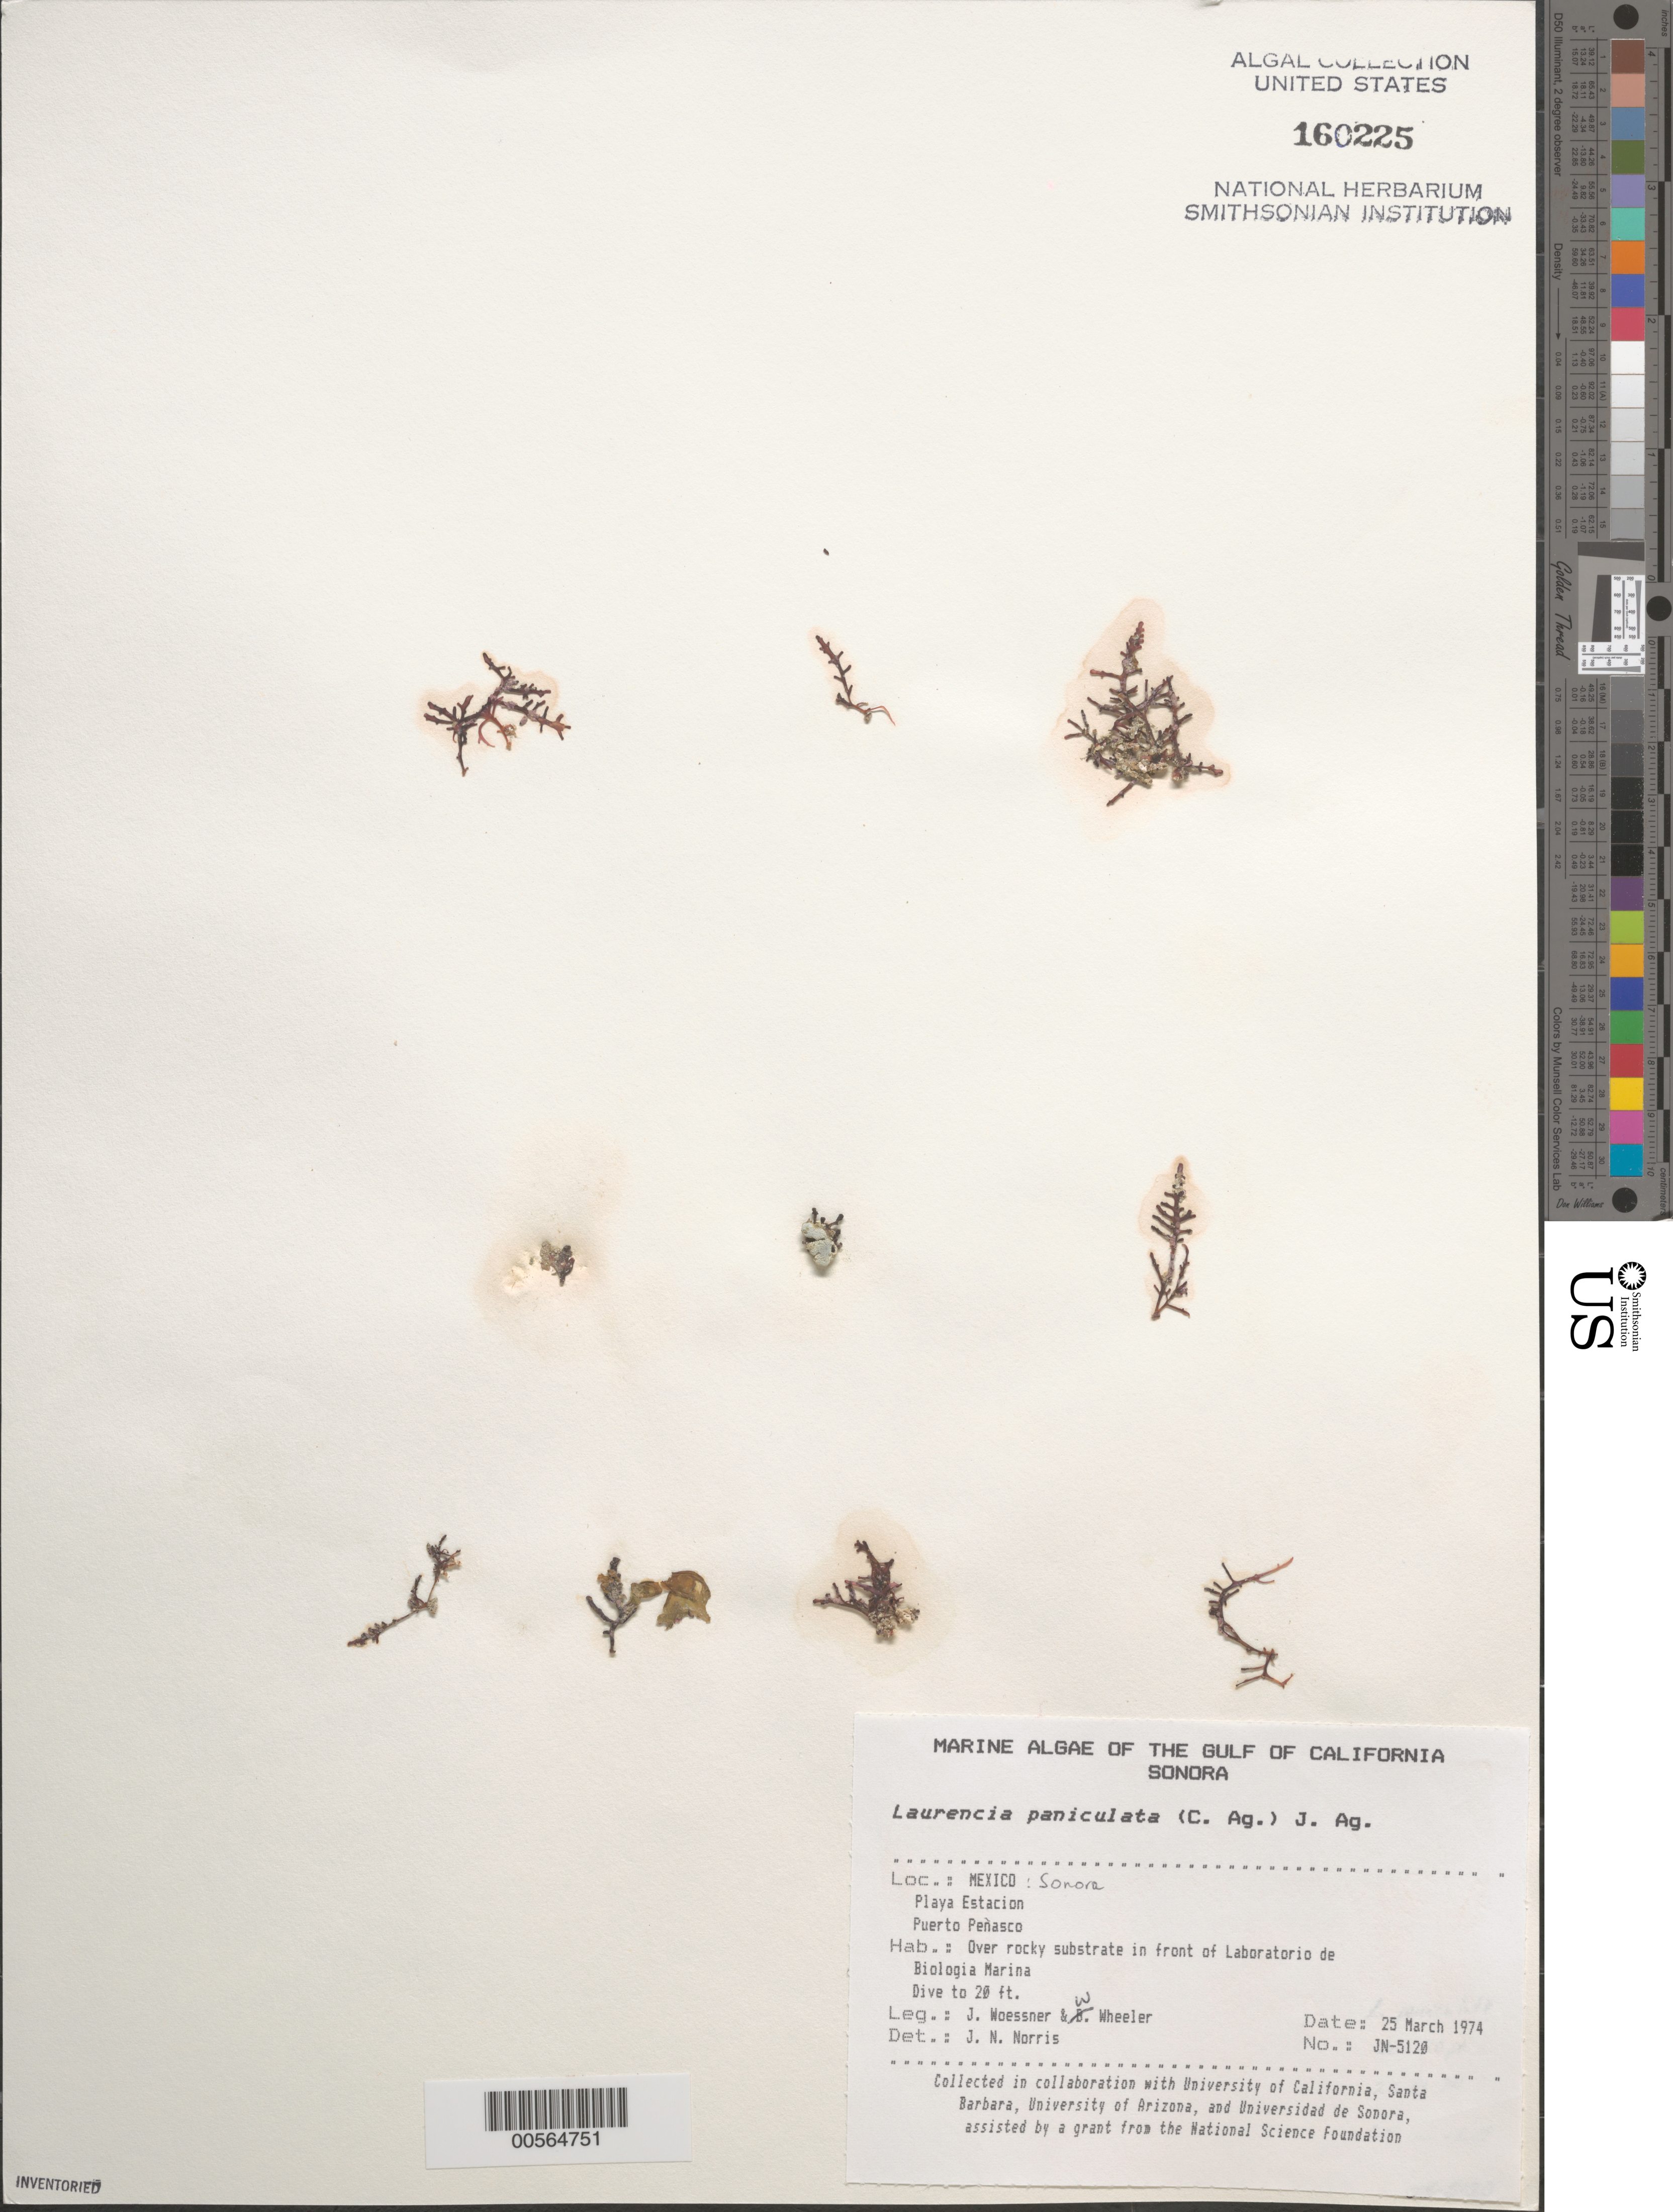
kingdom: Plantae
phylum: Rhodophyta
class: Florideophyceae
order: Ceramiales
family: Rhodomelaceae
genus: Palisada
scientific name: Palisada thuyoides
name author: (Kützing) Cassano et al.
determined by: Algae name updating Project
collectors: J. Woessner & W. Wheeler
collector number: Jn-5120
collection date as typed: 25 Mar 1974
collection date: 1974-03-25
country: Mexico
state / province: Sonora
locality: Playa Estacion, Puerto Penasco, marine station shore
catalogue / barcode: US 160225